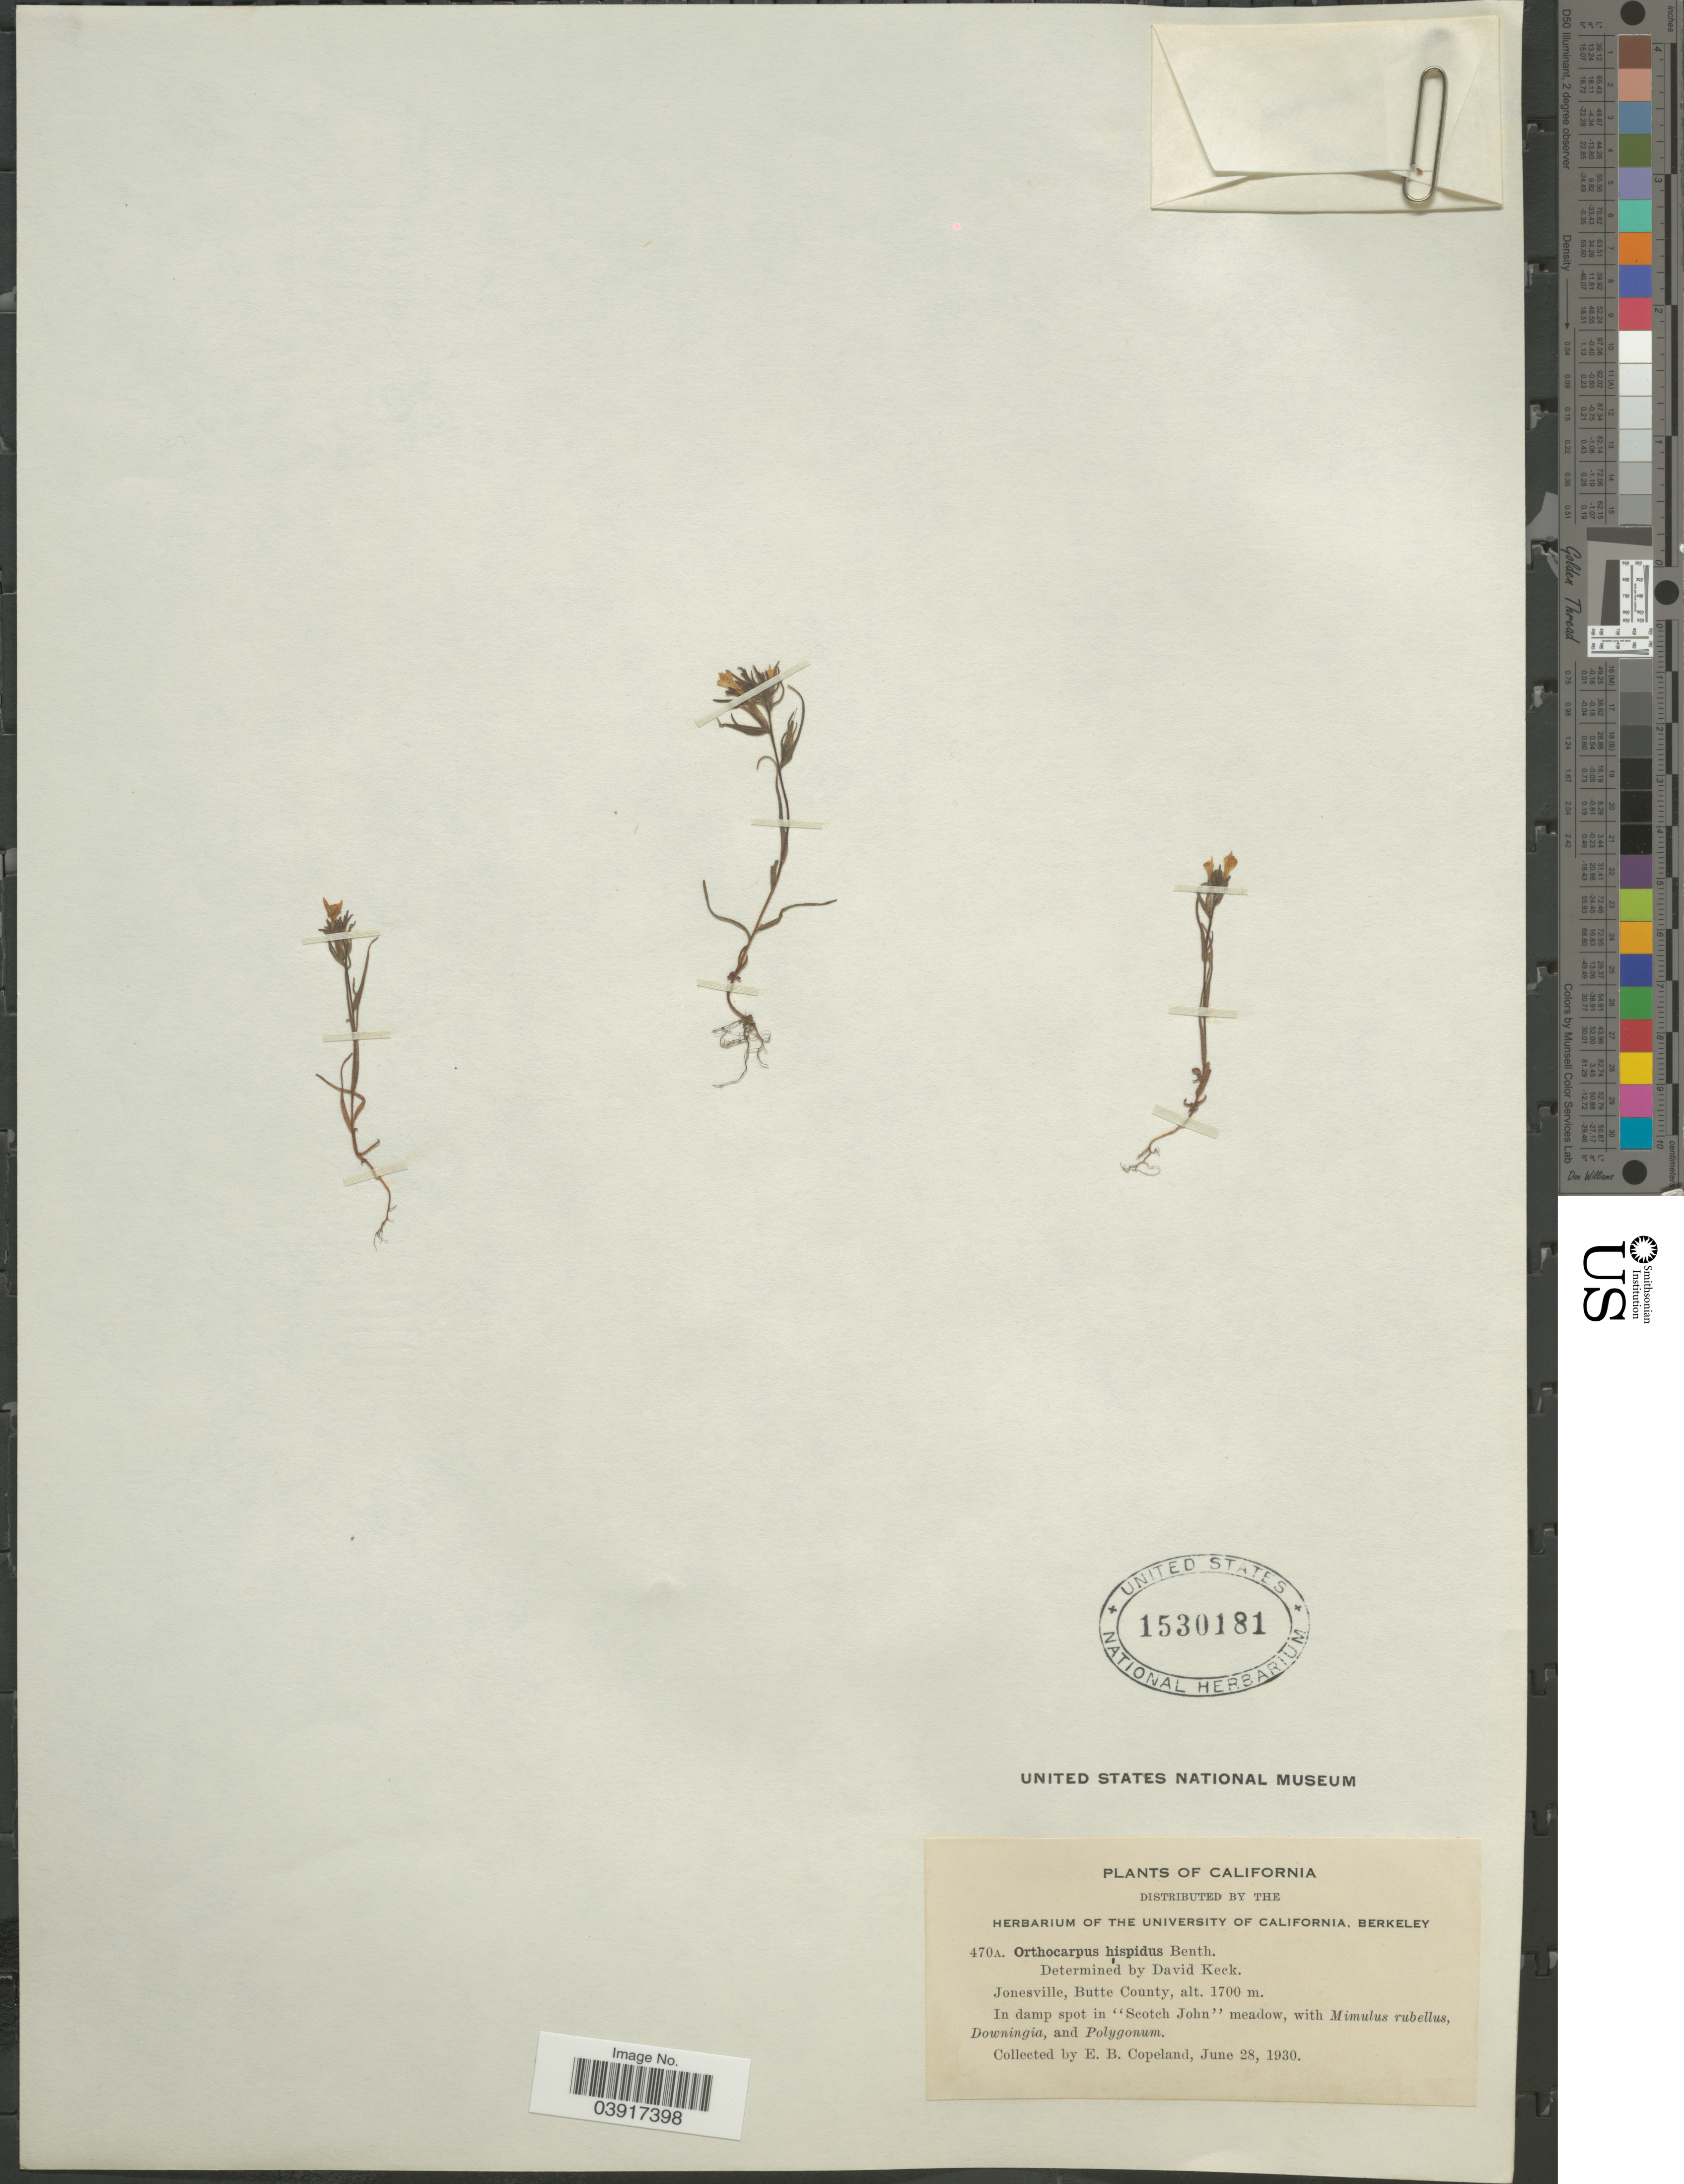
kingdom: Plantae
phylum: Tracheophyta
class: Magnoliopsida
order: Lamiales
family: Orobanchaceae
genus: Orthocarpus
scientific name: Orthocarpus hispidus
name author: Benth.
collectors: E. B. Copeland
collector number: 470A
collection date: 1930-06-28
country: United States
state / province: California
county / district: Butte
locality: Jonesville, Butte County.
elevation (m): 1700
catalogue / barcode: US 1530181